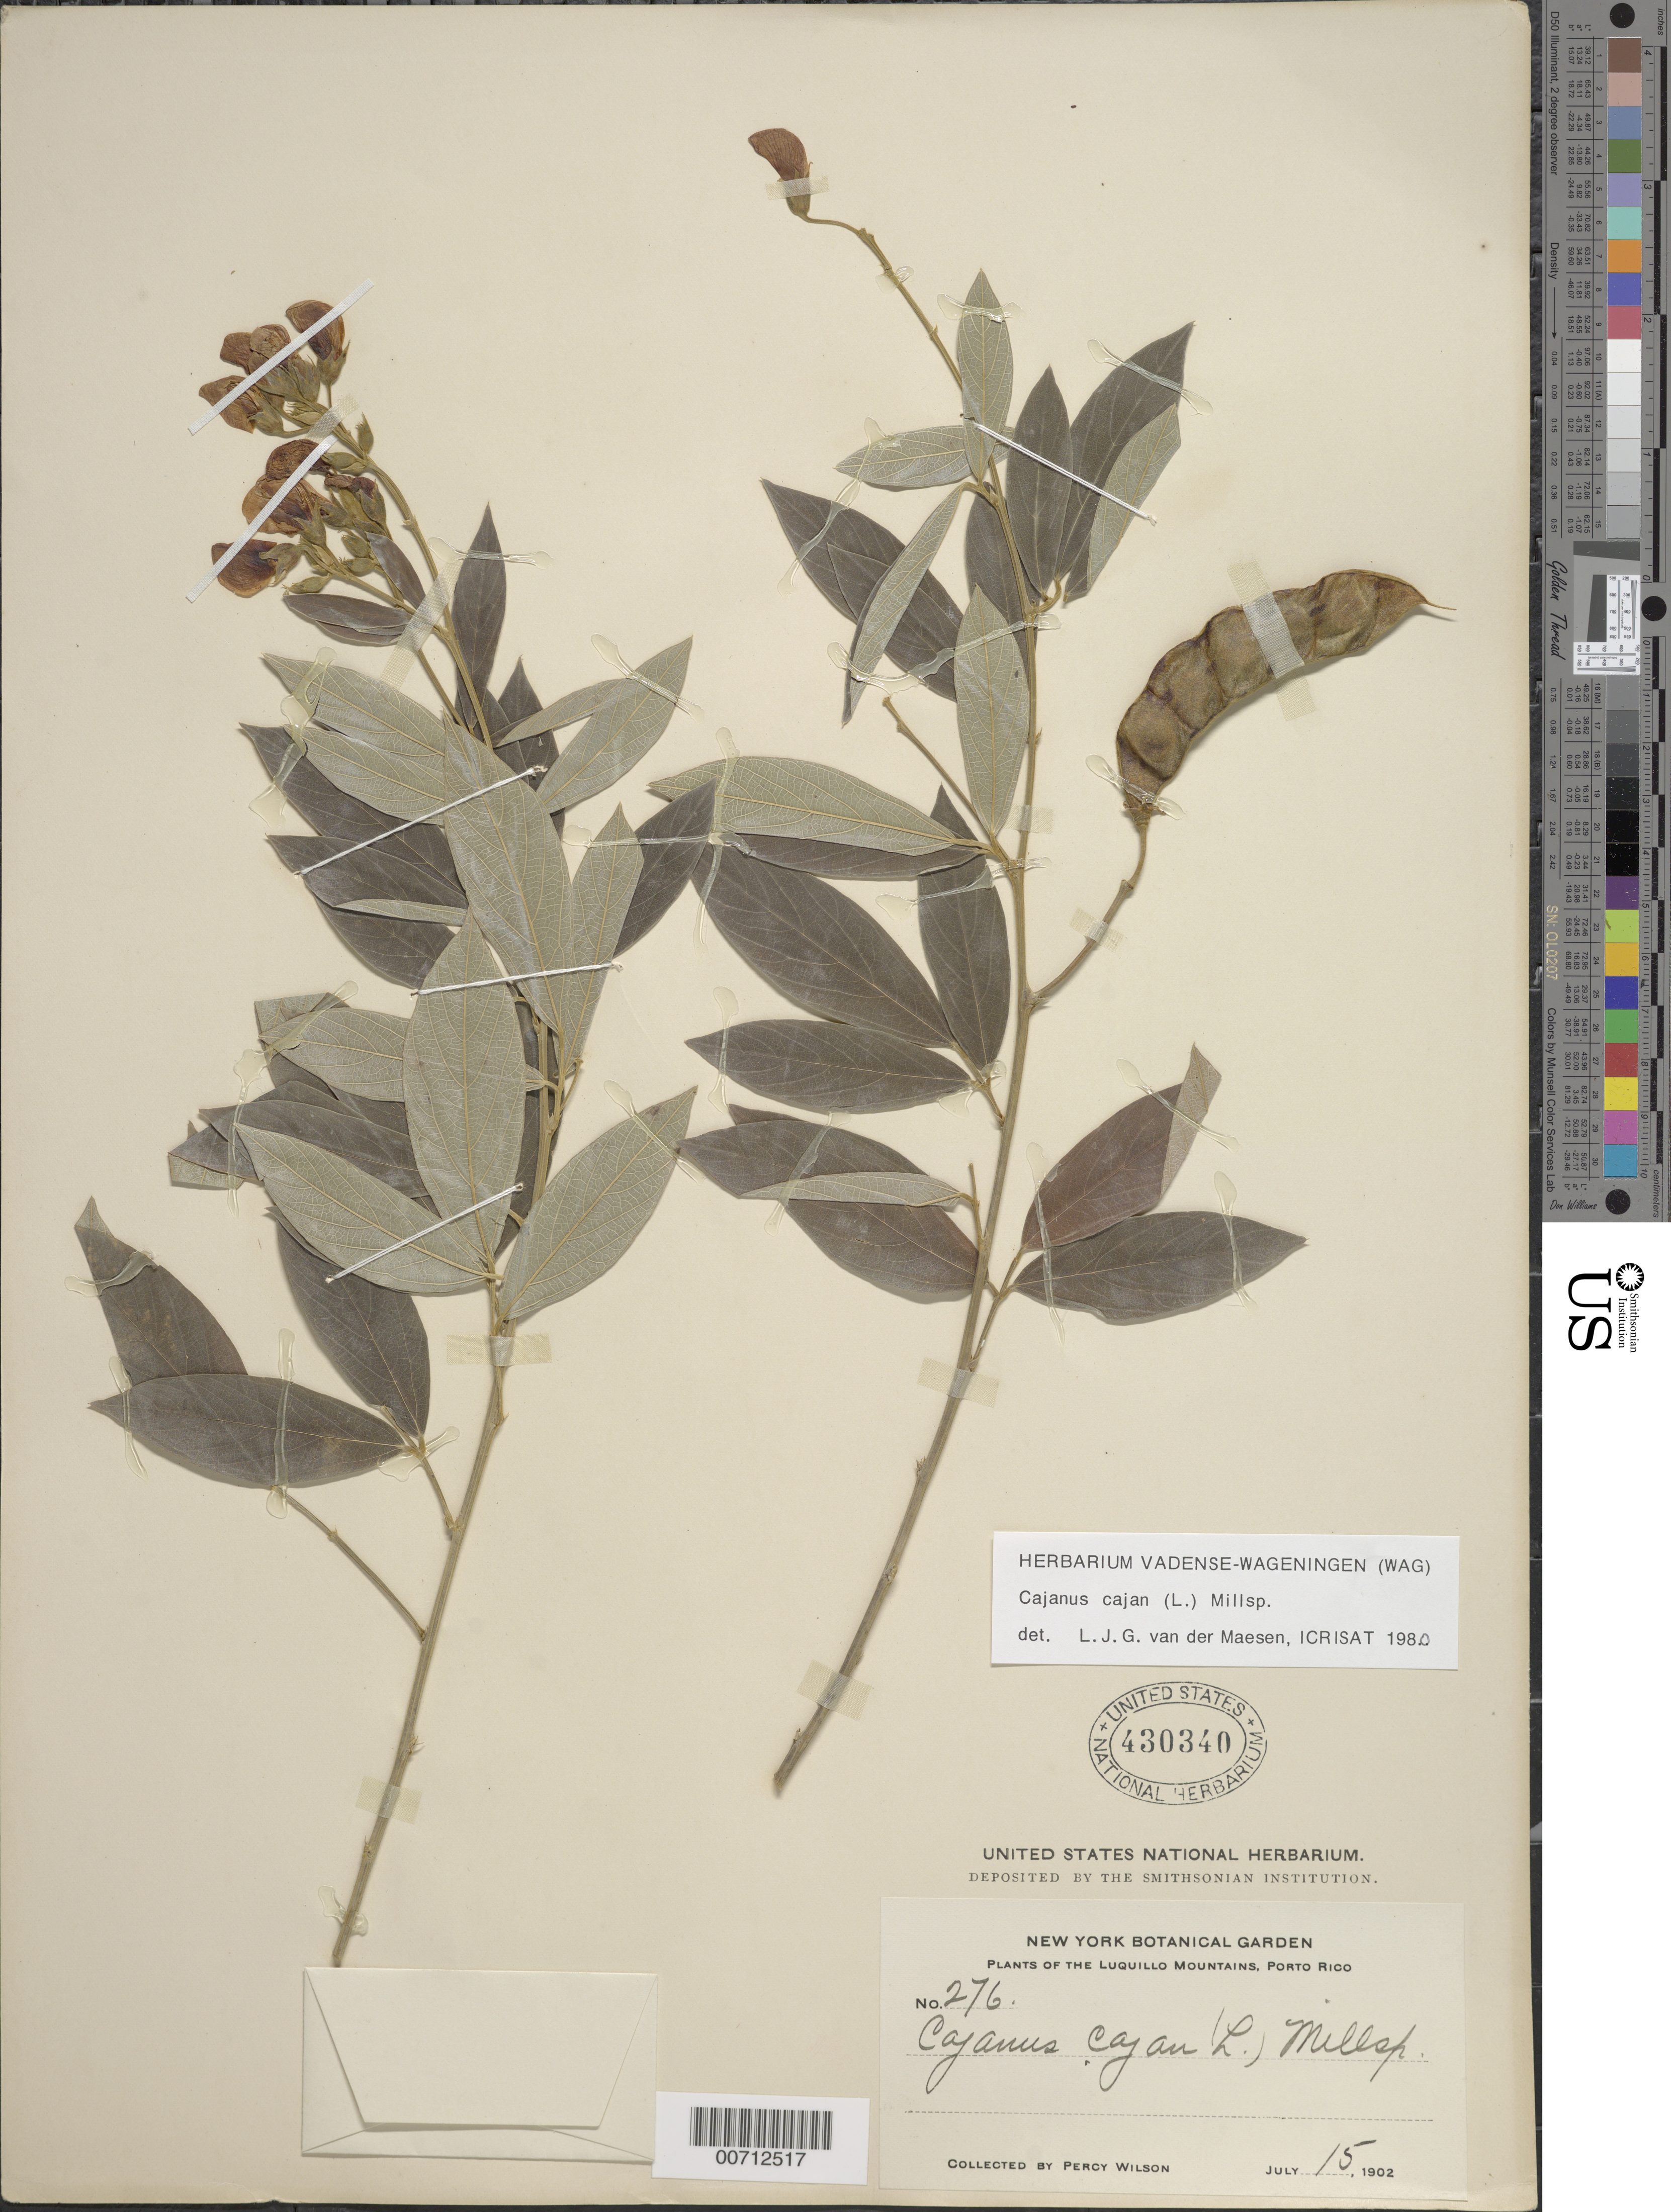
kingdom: Plantae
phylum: Tracheophyta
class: Magnoliopsida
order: Fabales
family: Fabaceae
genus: Cajanus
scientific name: Cajanus cajan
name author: (L.) Huth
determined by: Van Der Maesen, L. J. G., (WAG), Wageningen University (Netherlands)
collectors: P. Wilson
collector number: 276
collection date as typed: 15 Jul 1902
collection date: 1902-07-15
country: Puerto Rico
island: Greater Antilles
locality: Luquillo Mts.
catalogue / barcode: US 430340